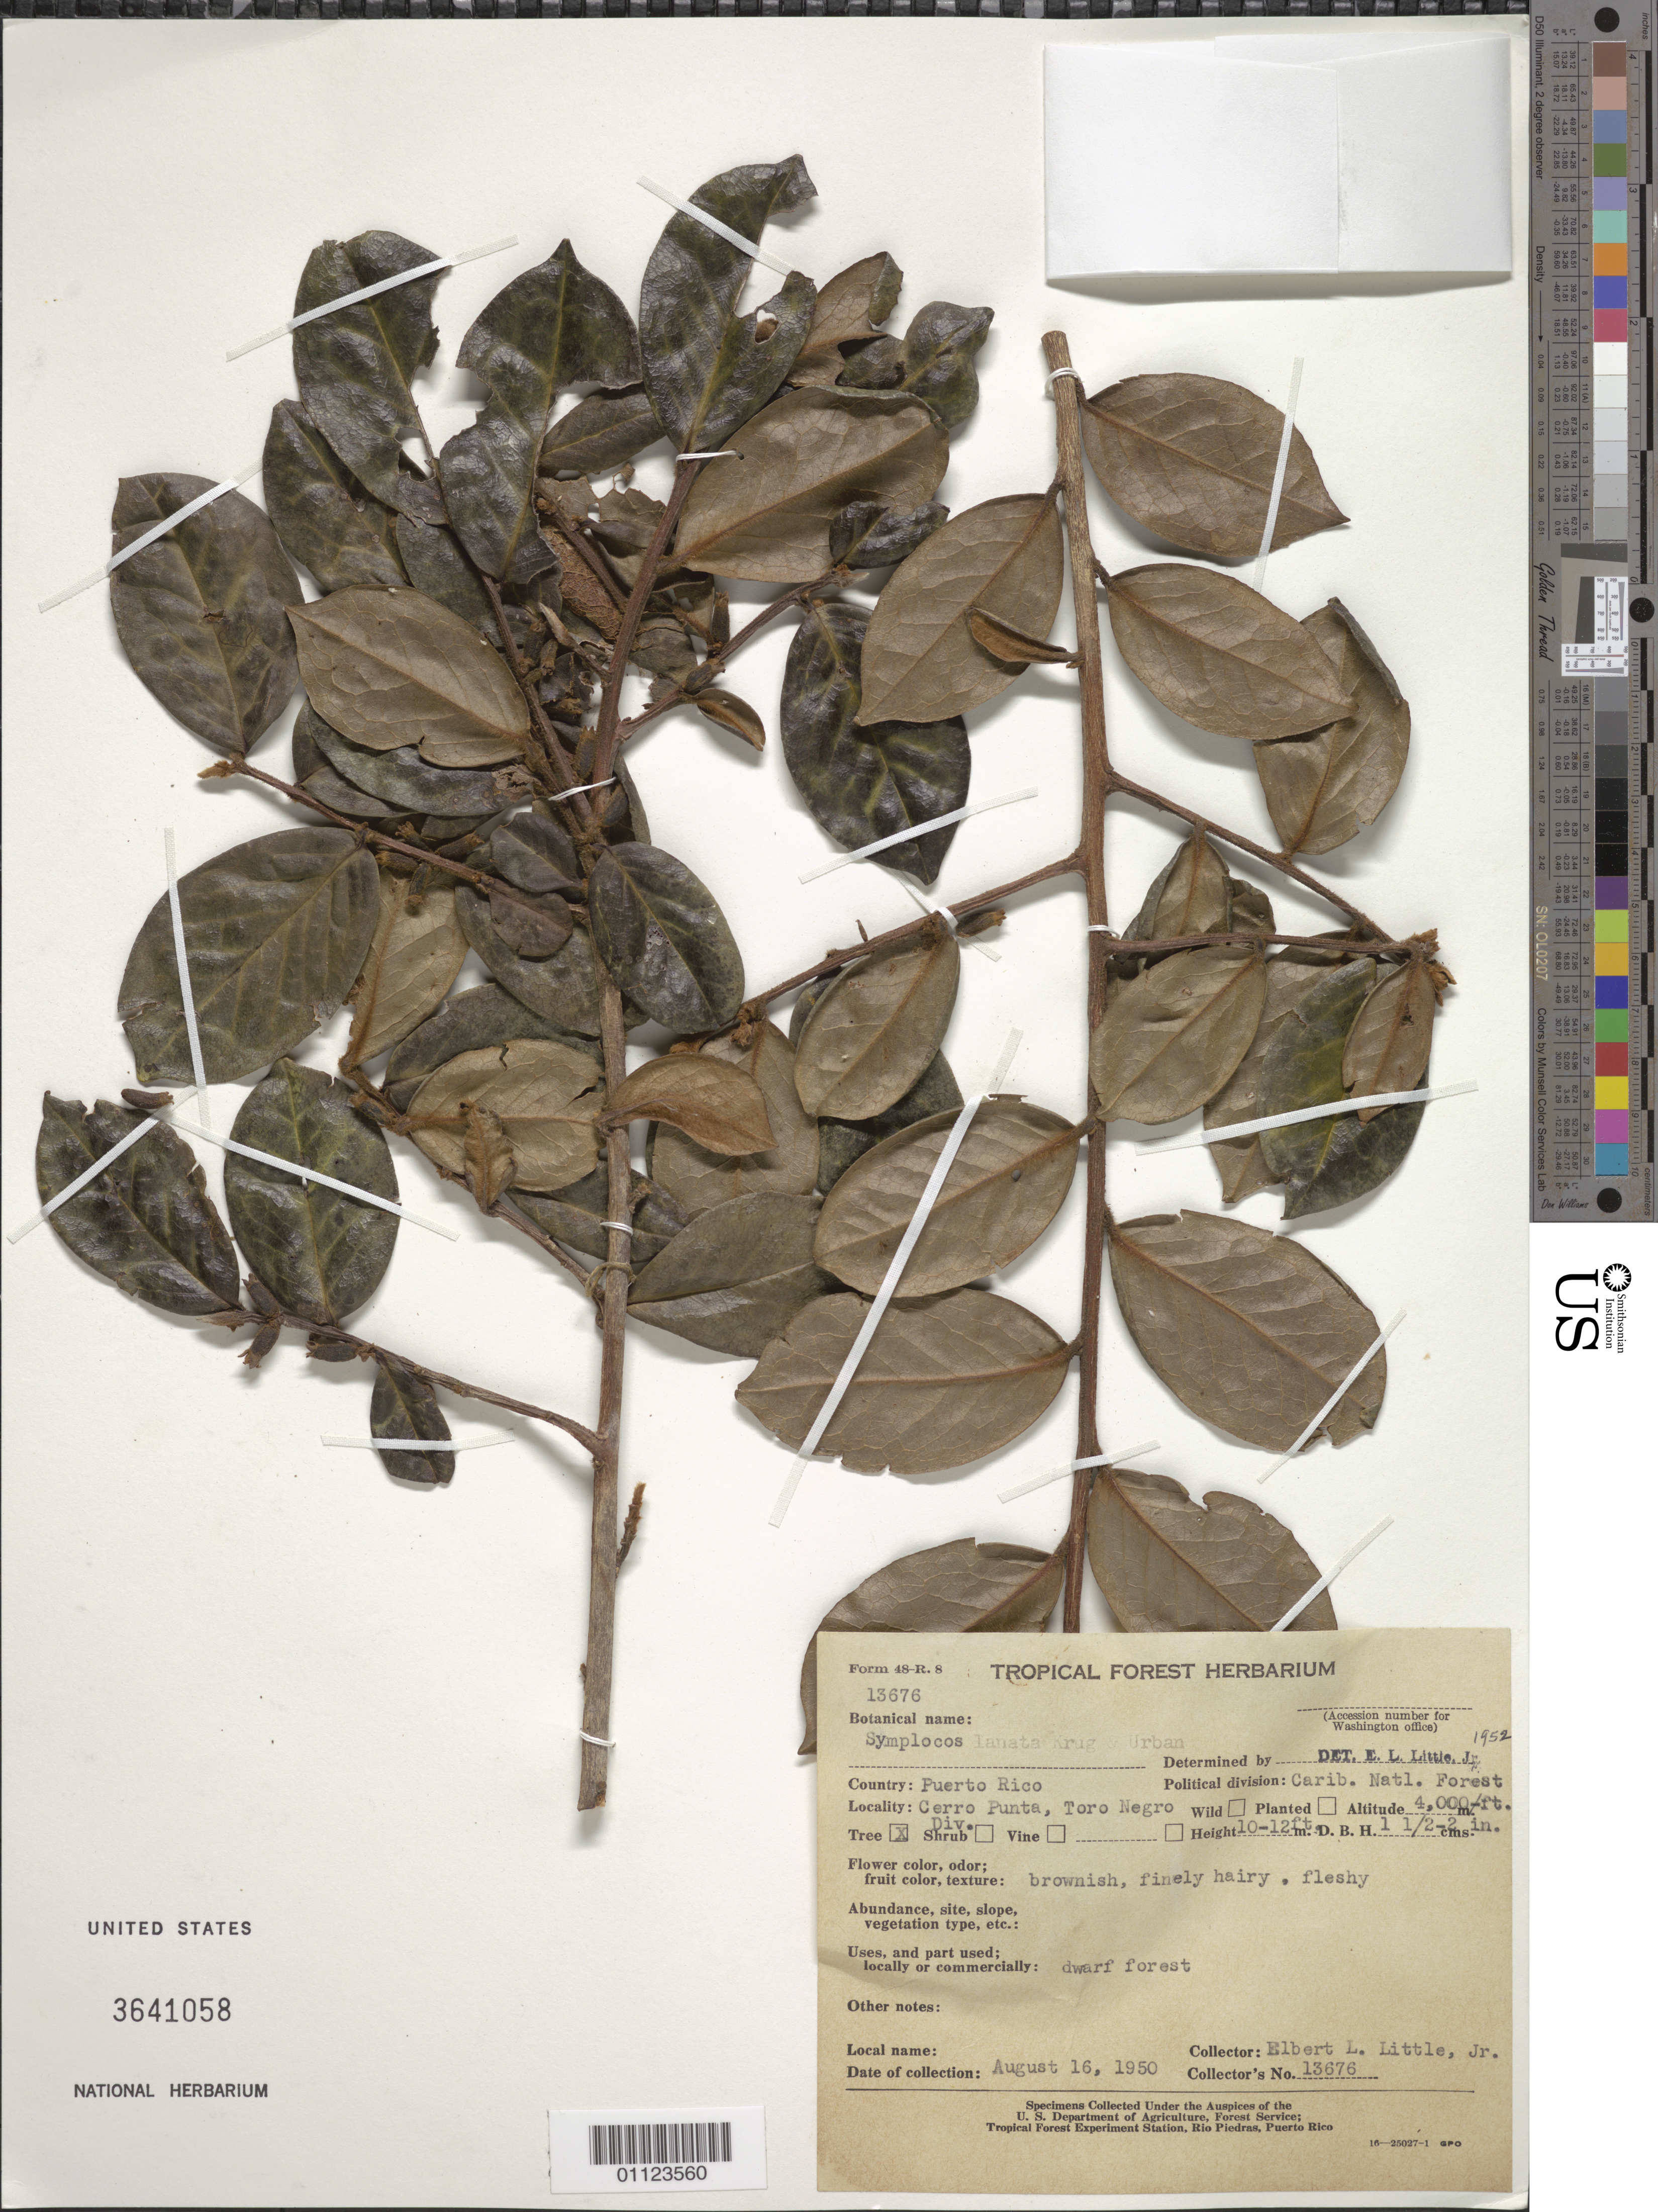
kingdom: Plantae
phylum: Tracheophyta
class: Magnoliopsida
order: Ericales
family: Symplocaceae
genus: Symplocos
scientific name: Symplocos lanata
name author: Krug & Urb.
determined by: Little, Elbert L., Jr., (FSSR), United States Department of Agriculture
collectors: E. L. Little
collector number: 13676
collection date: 1950-08-16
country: Puerto Rico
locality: Caribbean Nat'l. Forest, Toro Negro Division, Cerro Punta.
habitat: Dwarf forest.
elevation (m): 1219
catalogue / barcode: US 3641058